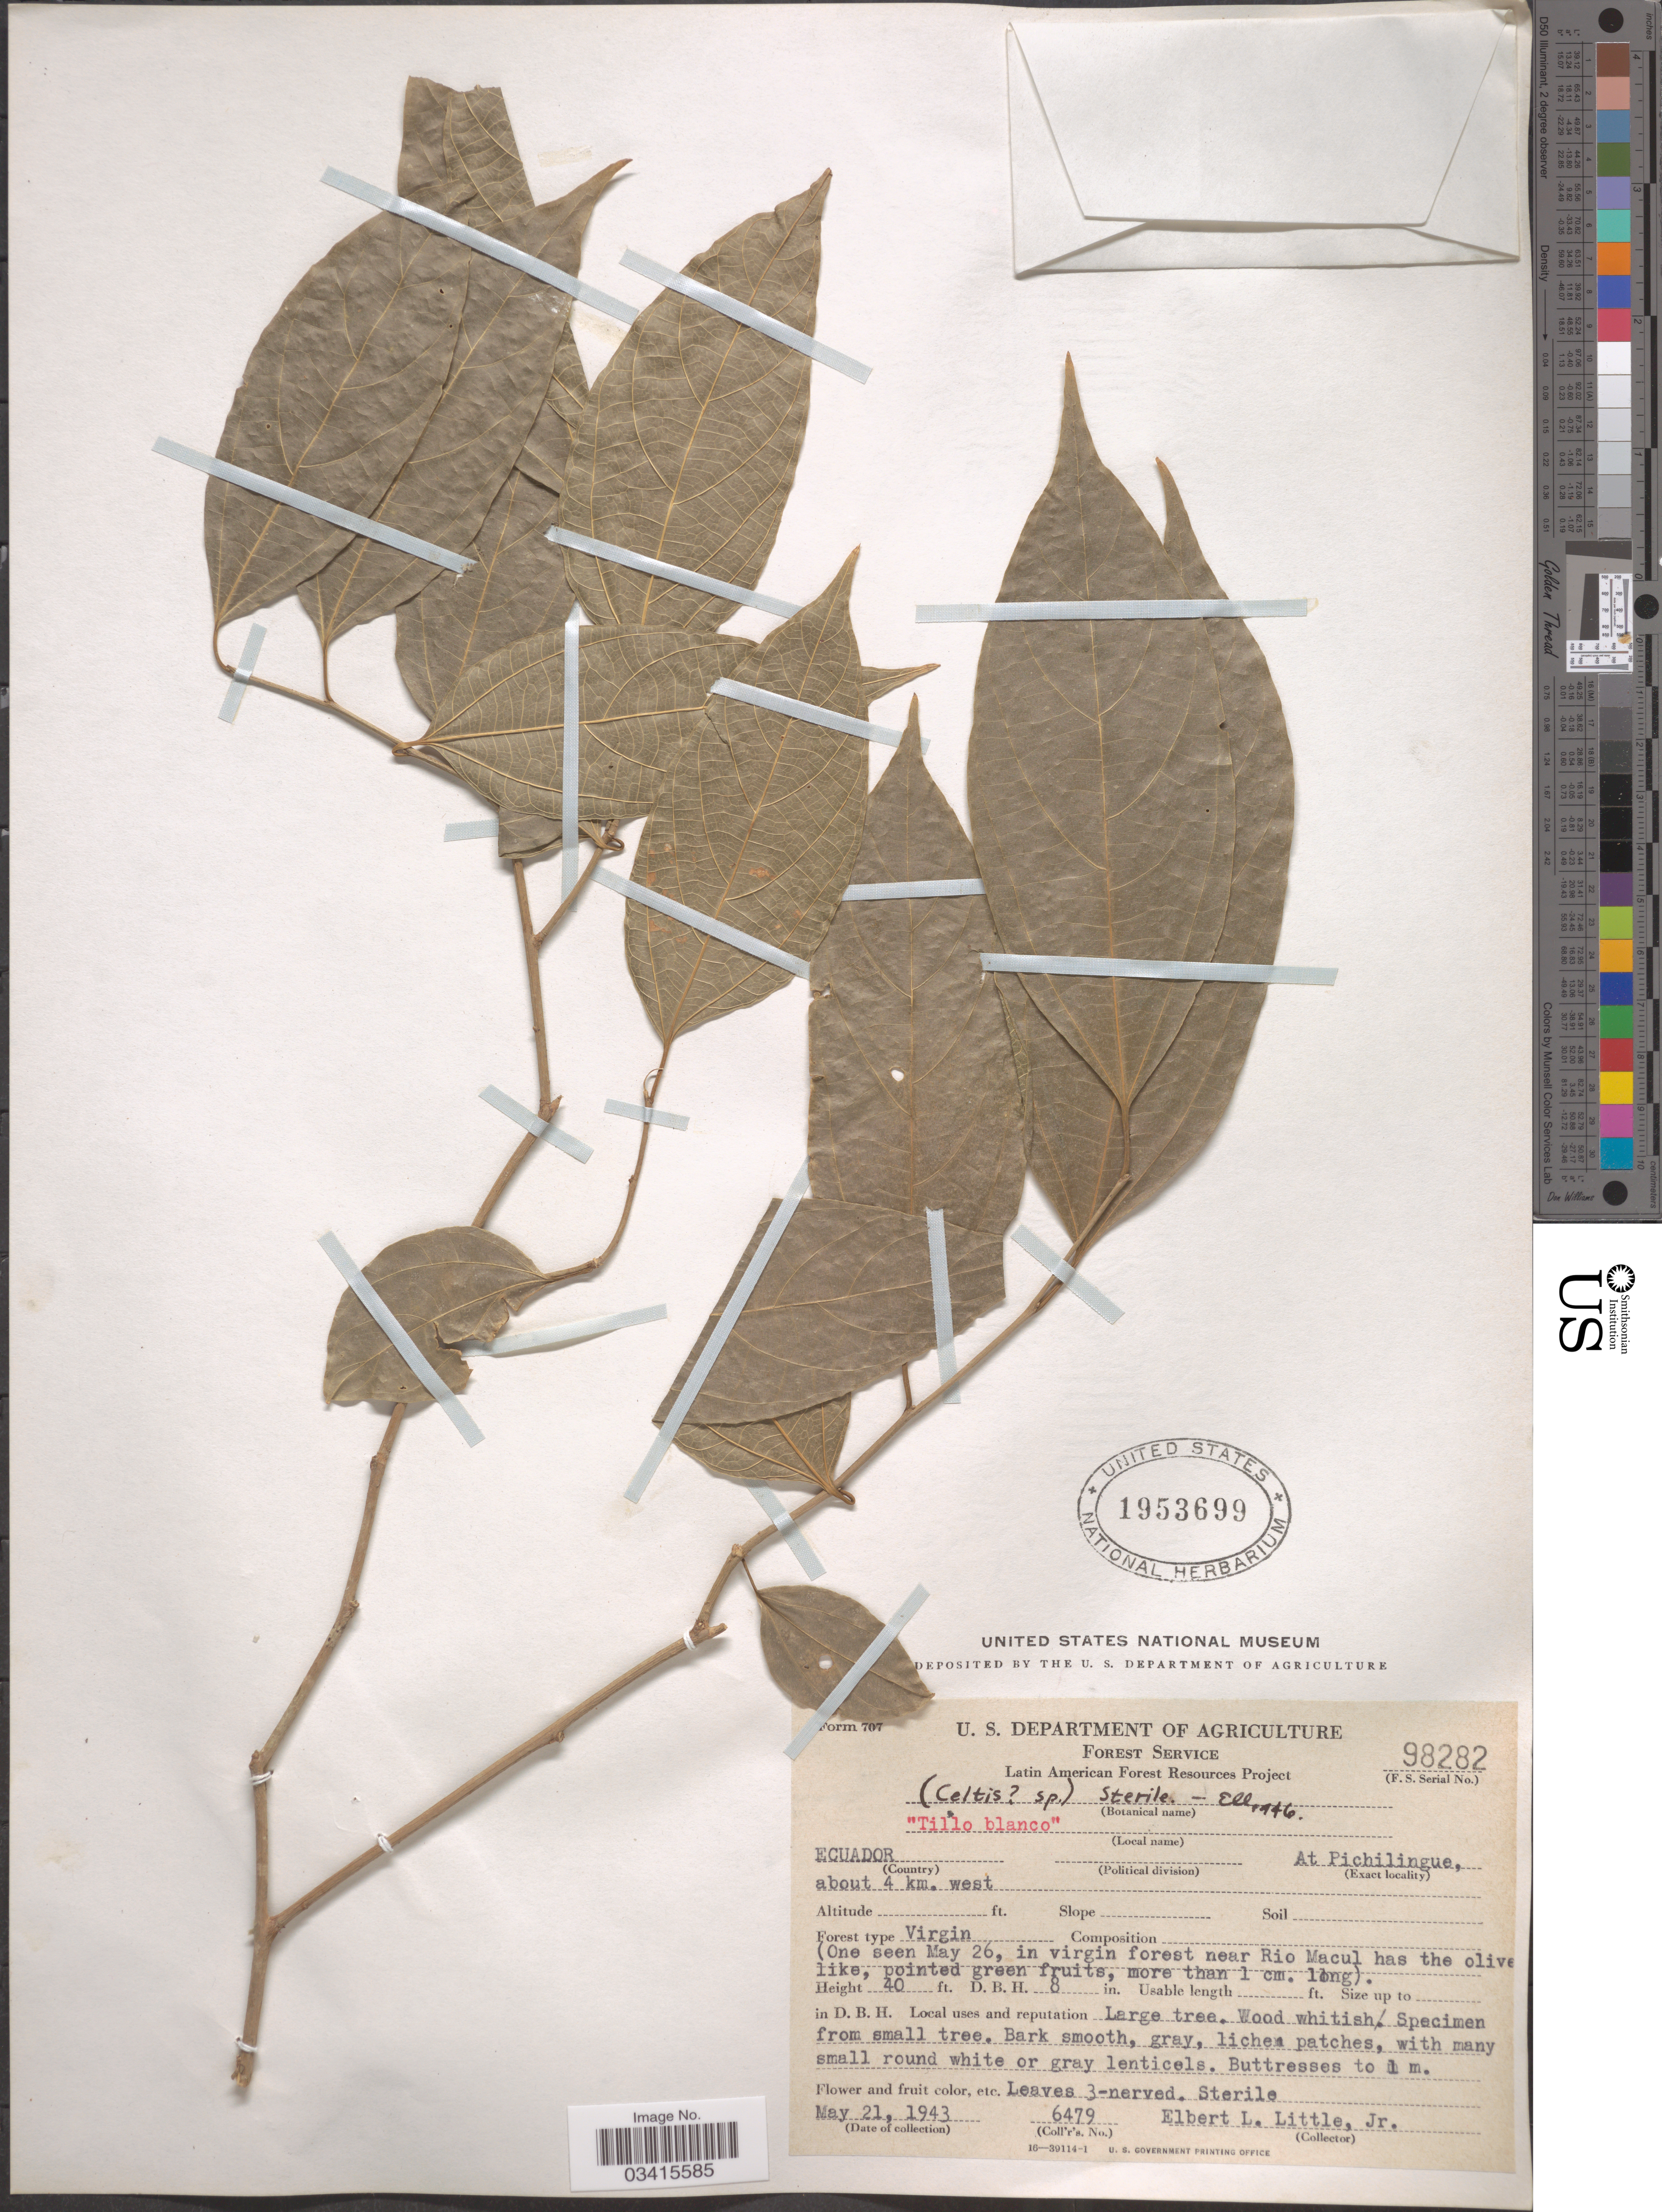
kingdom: Plantae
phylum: Tracheophyta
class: Magnoliopsida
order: Rosales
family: Cannabaceae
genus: Celtis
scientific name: Celtis sp.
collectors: E. L. Little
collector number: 6479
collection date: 1943-05-21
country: Ecuador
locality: At Pichilingue, about 4 km. west.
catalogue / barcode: US 1953699